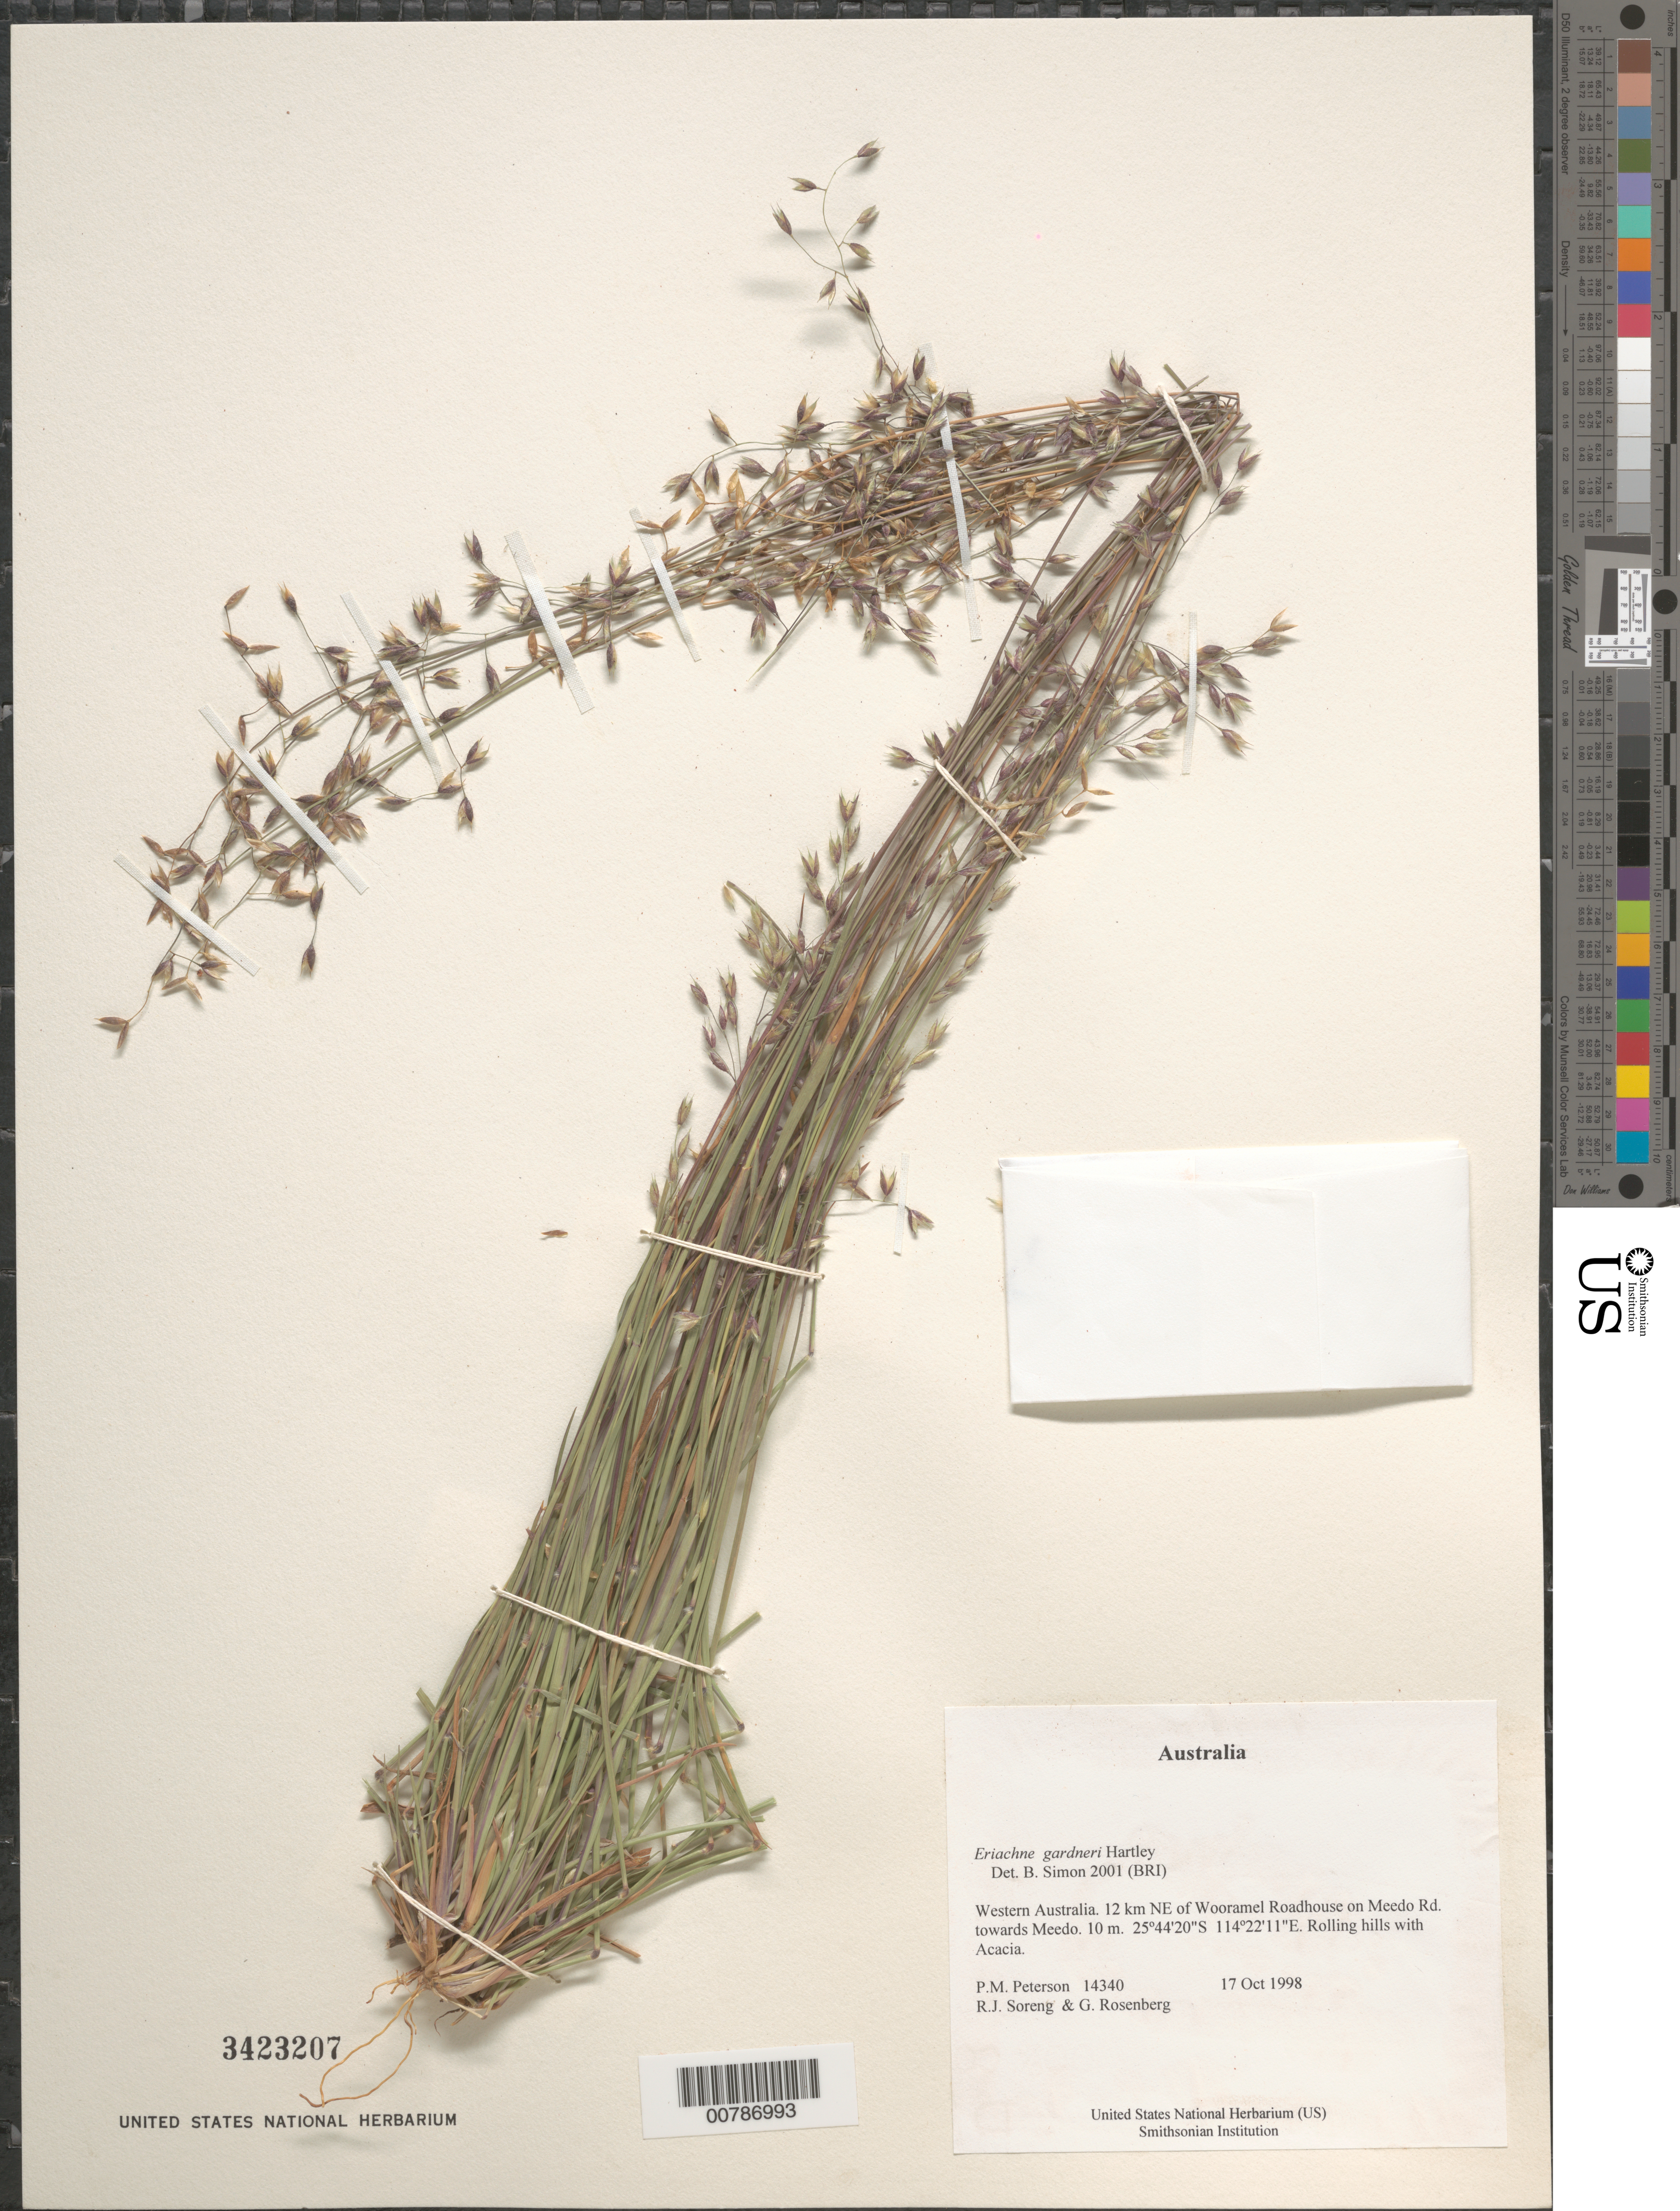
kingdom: Plantae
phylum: Tracheophyta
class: Liliopsida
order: Poales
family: Poaceae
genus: Eriachne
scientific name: Eriachne gardneri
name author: Hartley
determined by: Simon, B.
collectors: P. M. Peterson, R. J. Soreng & G. Rosenberg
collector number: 14340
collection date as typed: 17 Oct 1998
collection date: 1998-10-17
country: Australia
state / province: Western Australia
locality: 12 km NE of Wooramel Roadhouse on Meedo Rd. towards Meedo.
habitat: Rolling hills with Acacia.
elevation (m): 10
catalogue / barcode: US 3423207